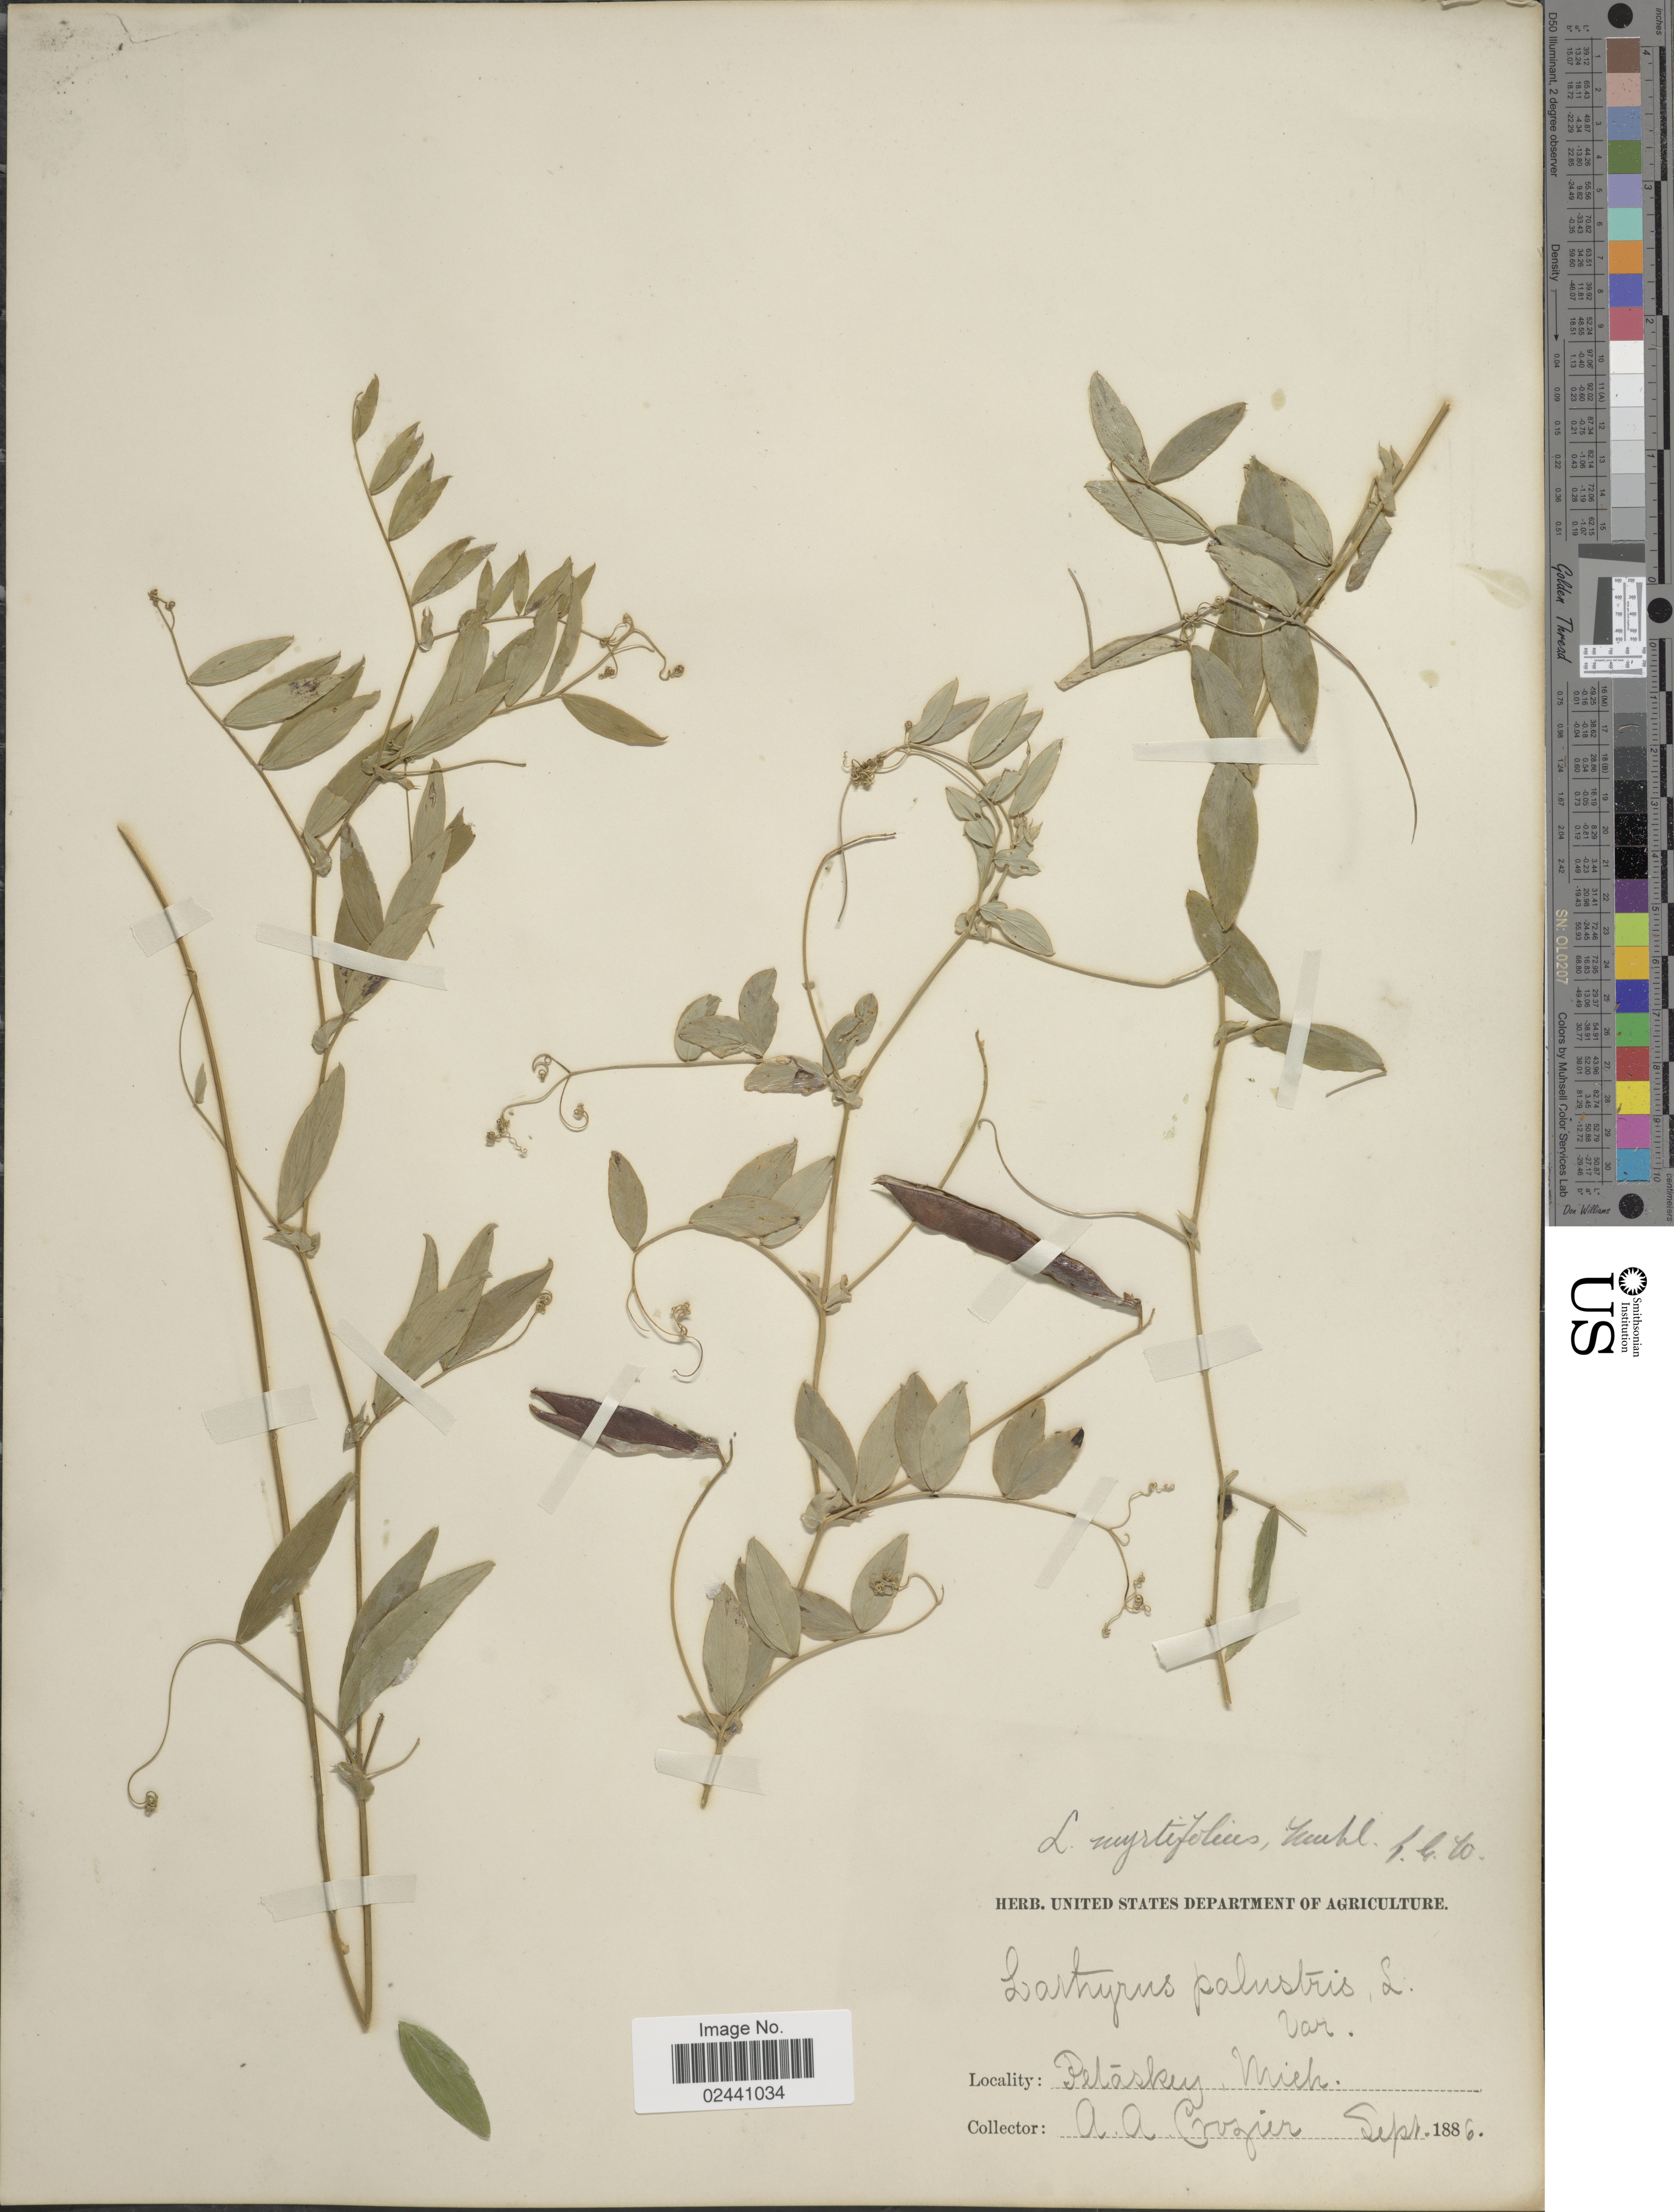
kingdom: Plantae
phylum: Tracheophyta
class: Magnoliopsida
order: Fabales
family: Fabaceae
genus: Lathyrus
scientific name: Lathyrus myrtifolius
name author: Willd.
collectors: A. Crozier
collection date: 1886-09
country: United States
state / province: Michigan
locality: Petaskey